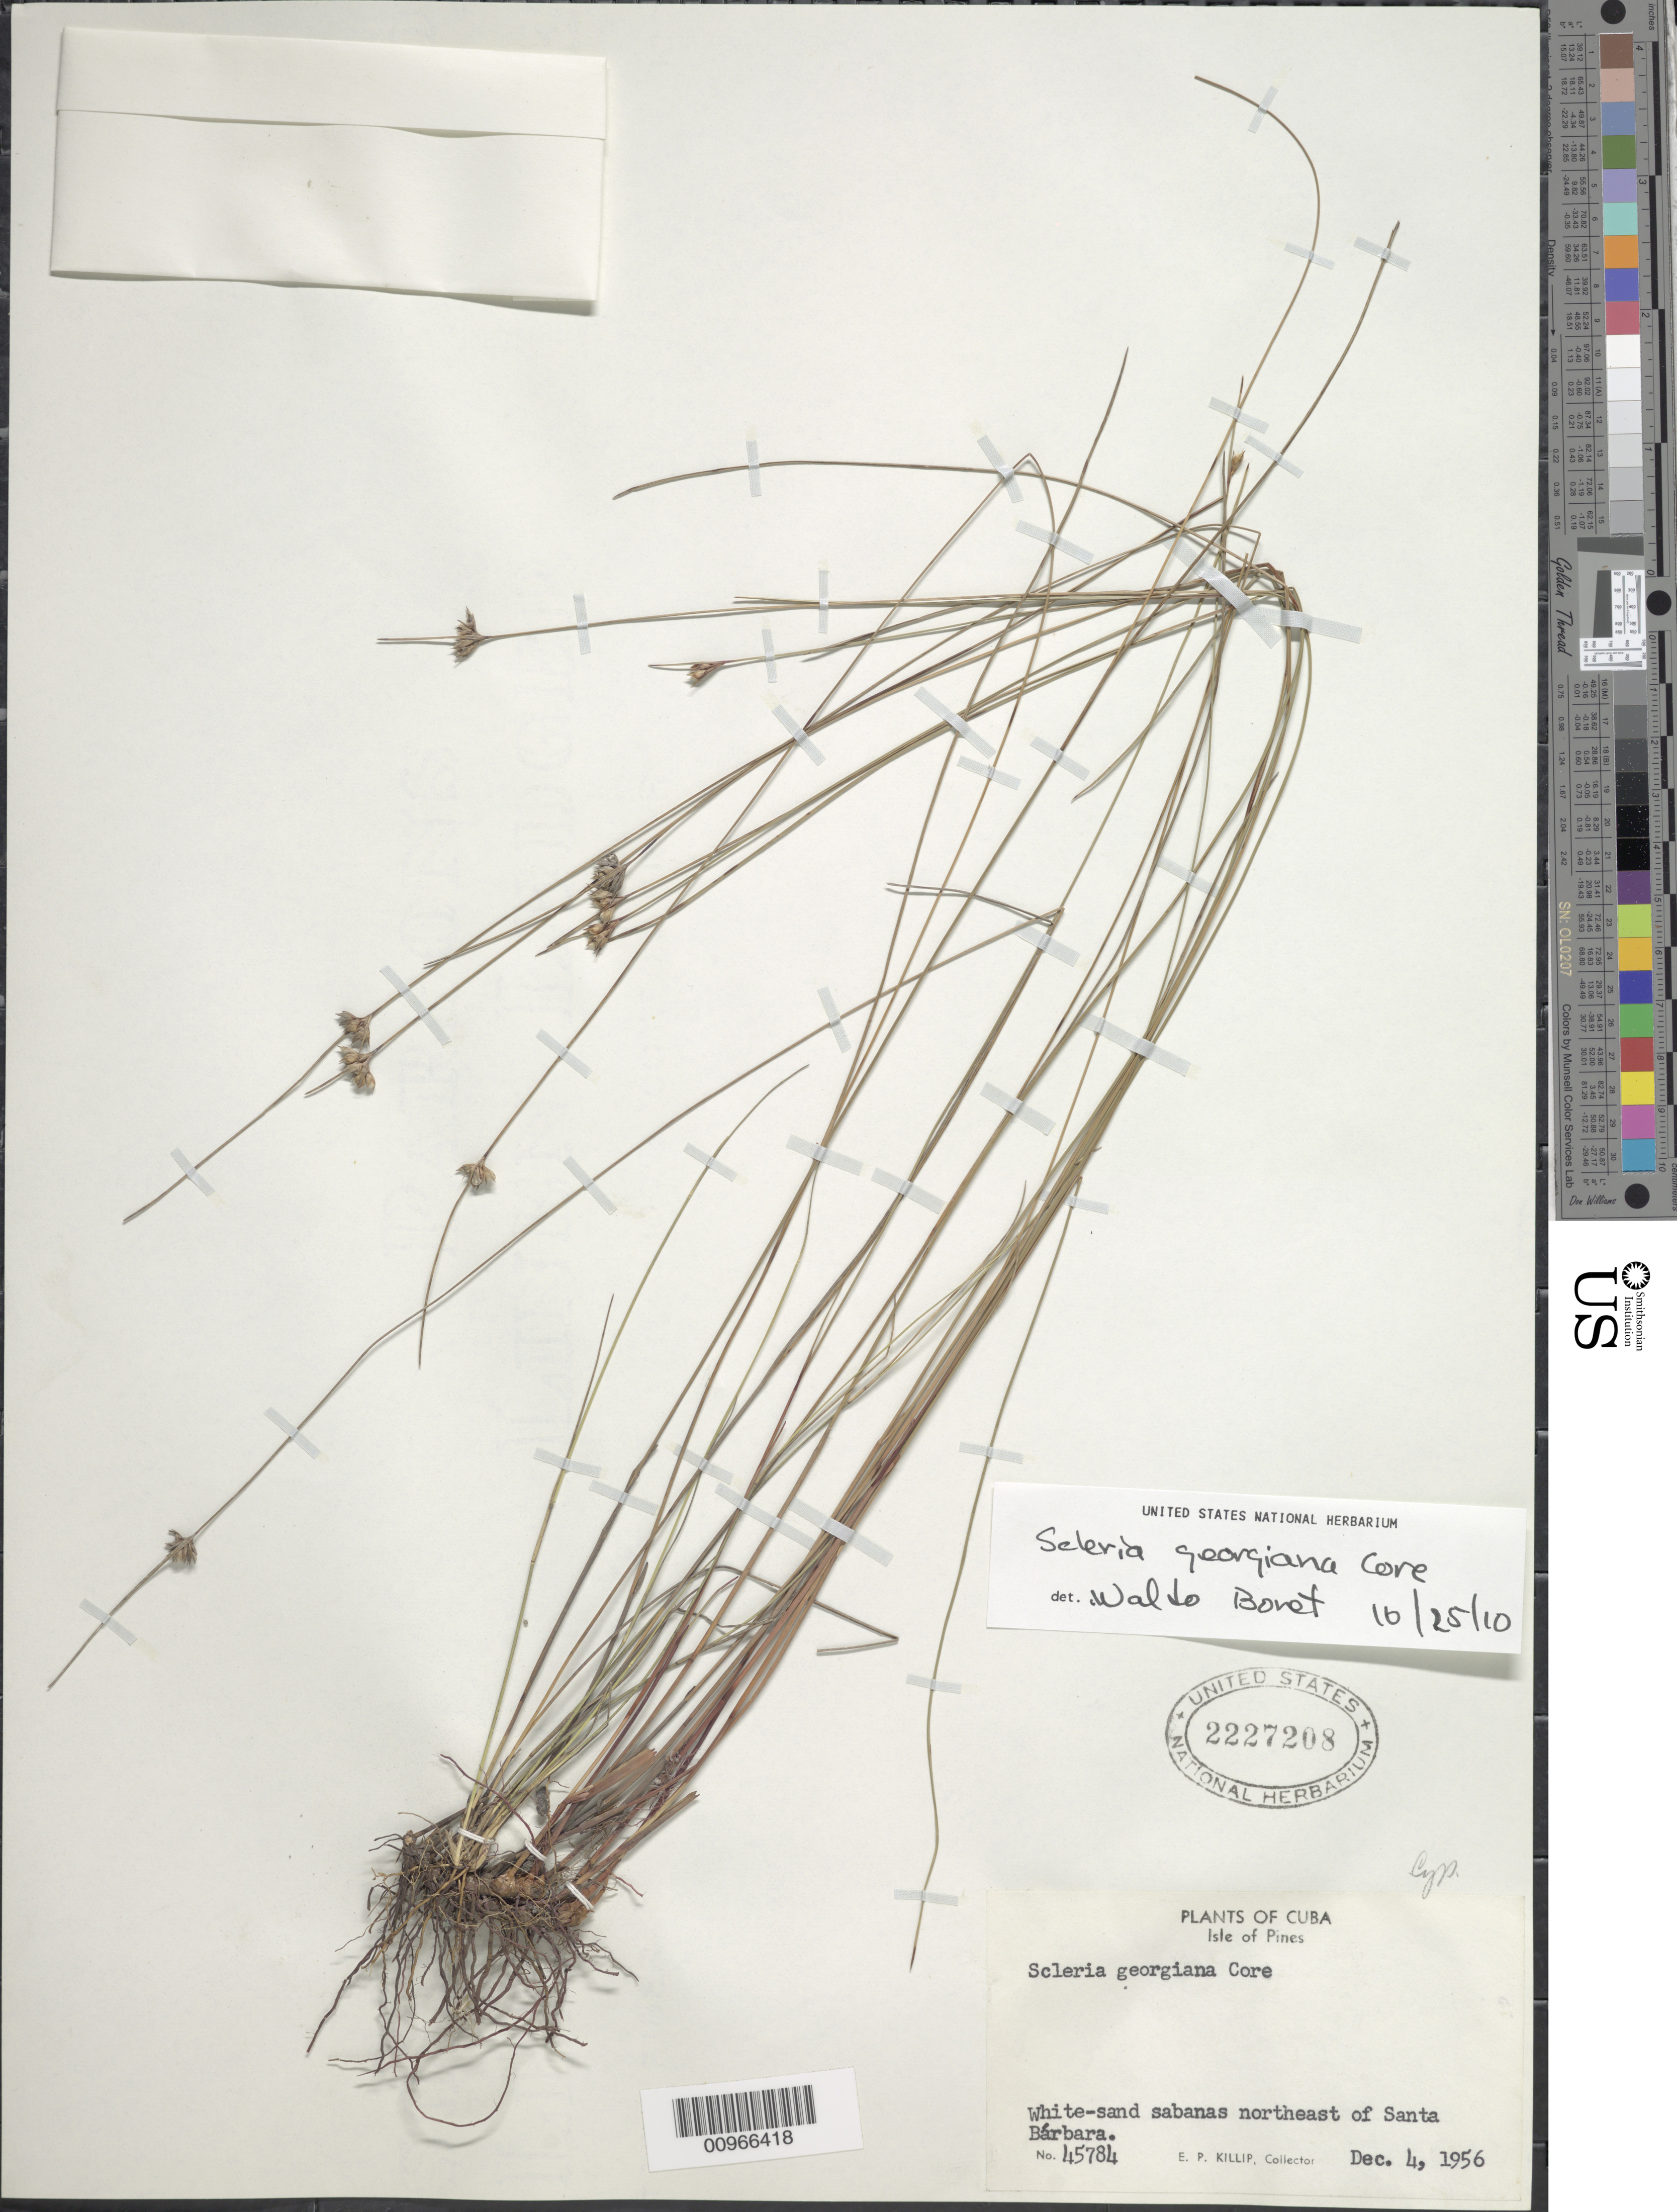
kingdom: Plantae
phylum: Tracheophyta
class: Liliopsida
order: Poales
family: Cyperaceae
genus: Scleria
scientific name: Scleria georgiana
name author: Core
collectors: E. P. Killip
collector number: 45784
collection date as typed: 04 Dec 1956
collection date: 1956-12-04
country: Cuba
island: Isla de la Juventud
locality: Northeast of Santa Bárbara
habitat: White-sand sabanas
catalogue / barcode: US 2227208